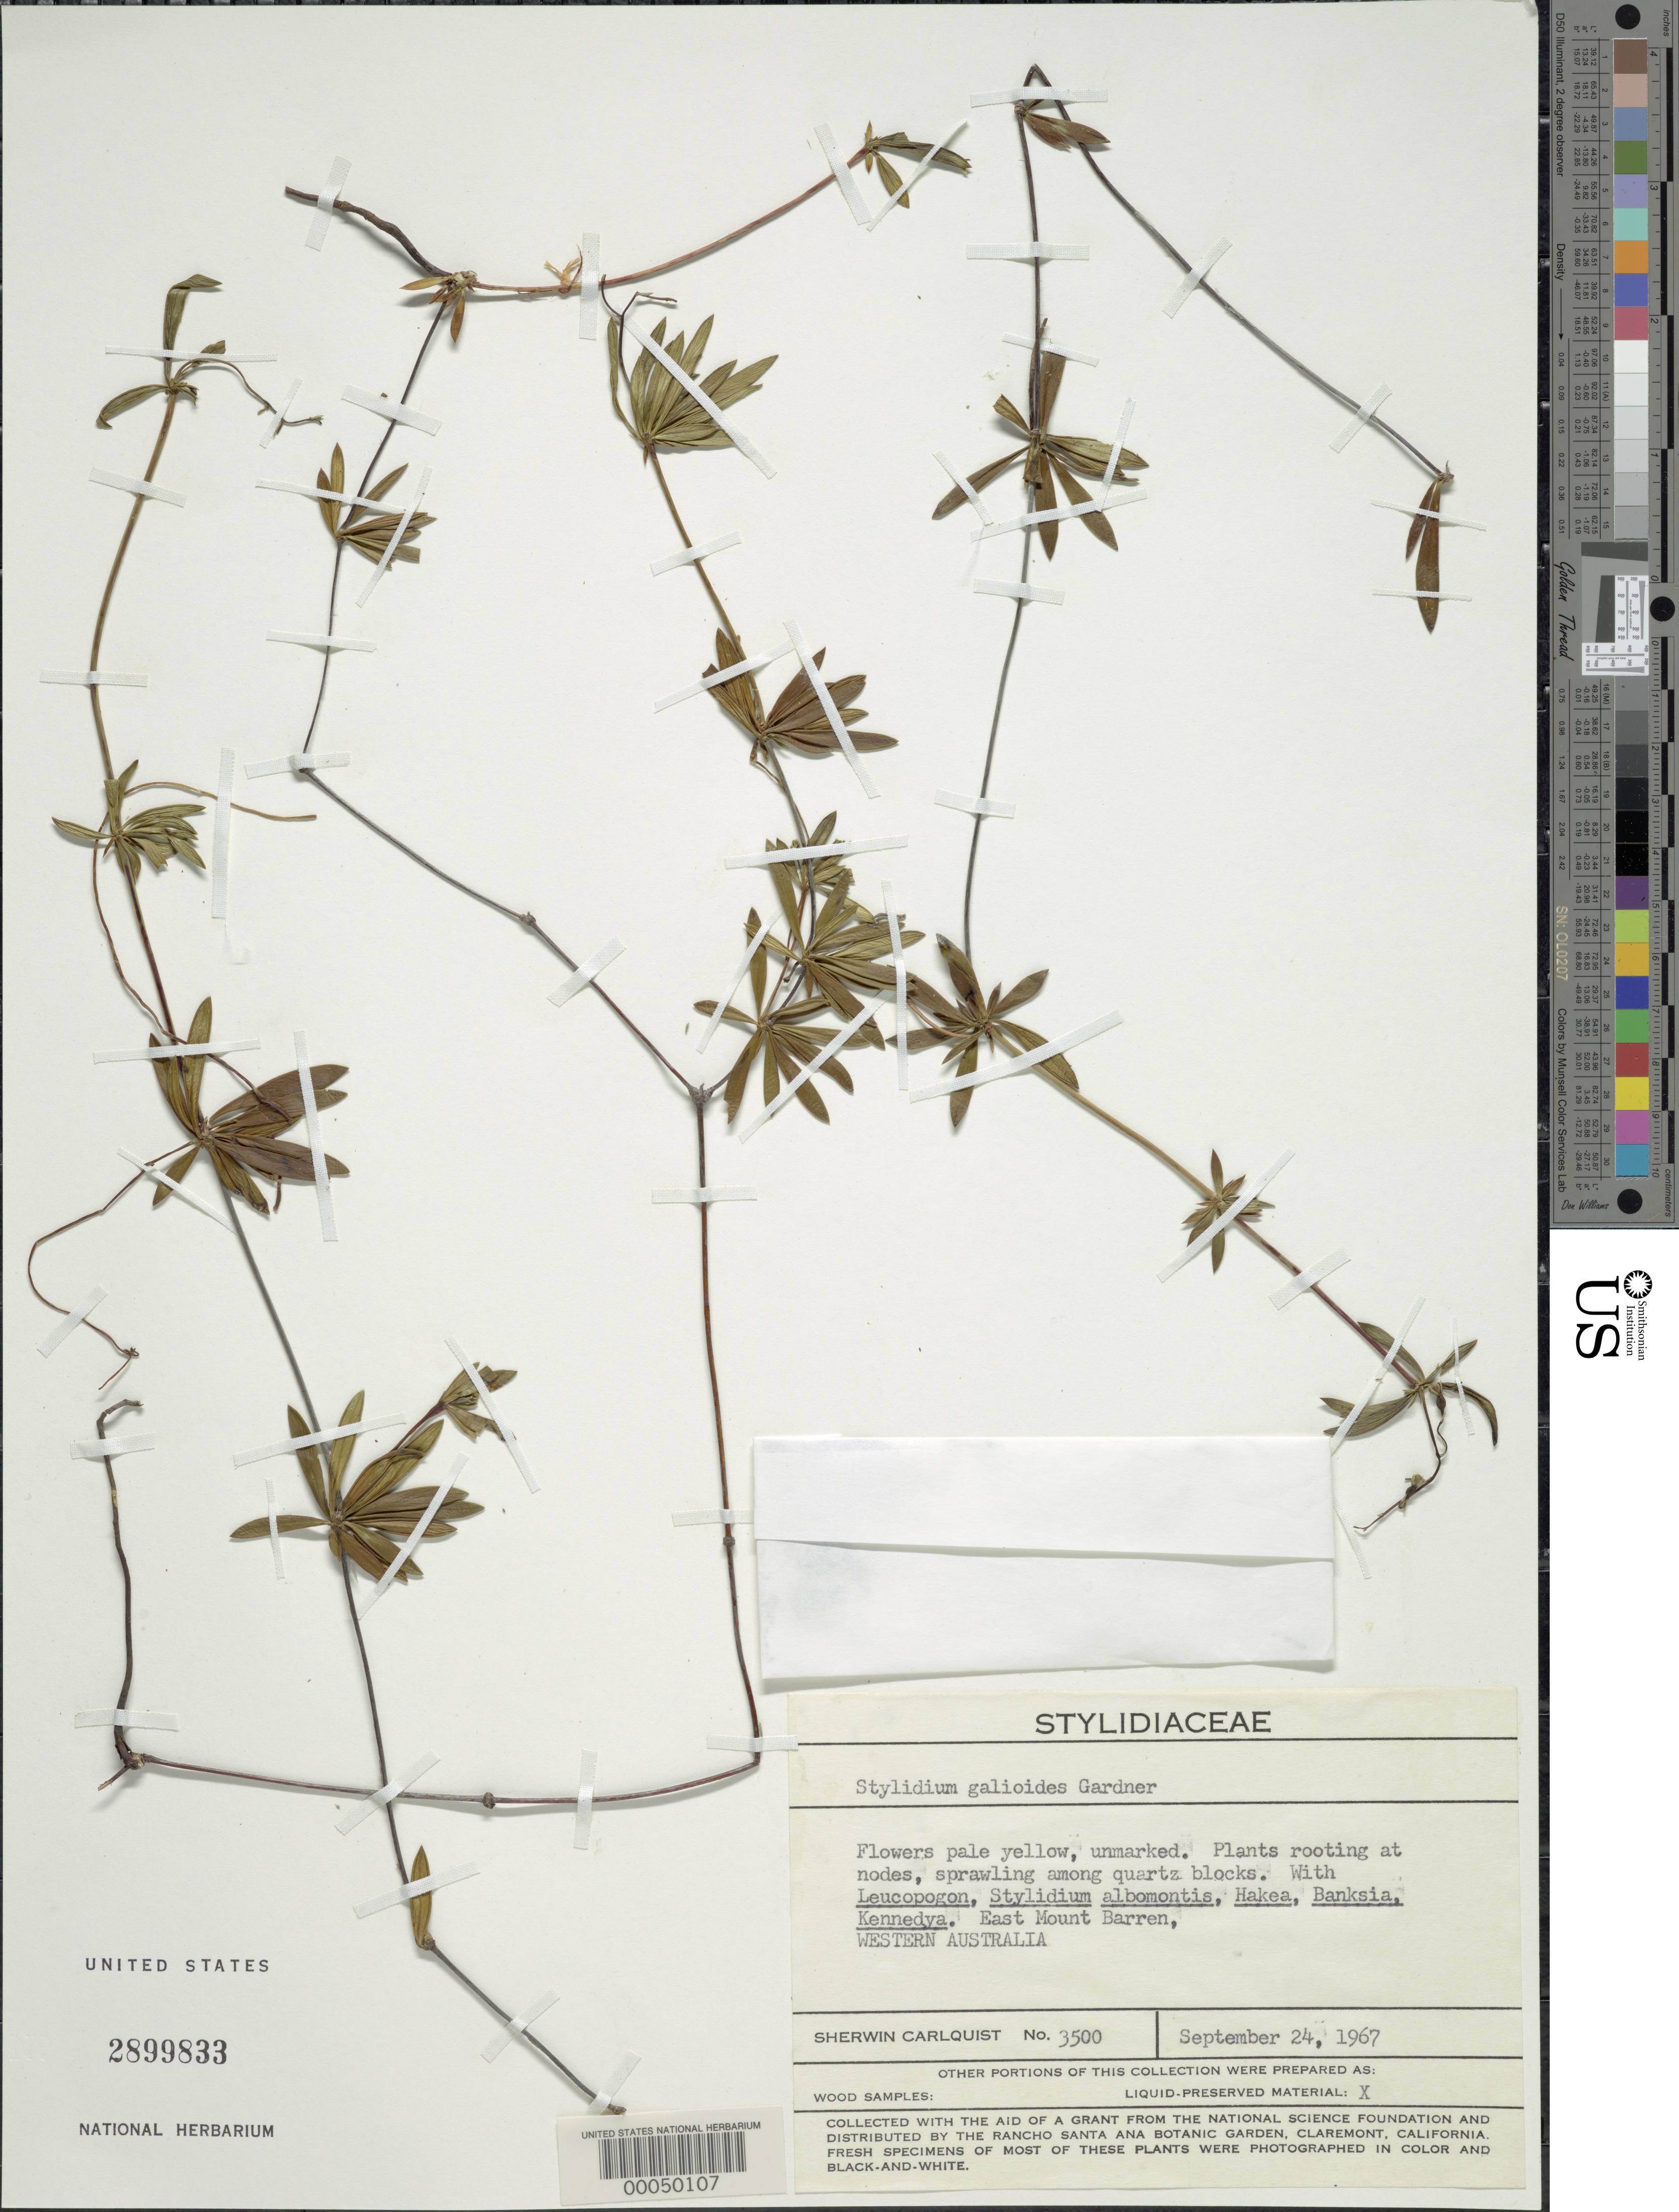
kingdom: Plantae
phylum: Tracheophyta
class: Magnoliopsida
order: Asterales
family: Stylidiaceae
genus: Stylidium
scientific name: Stylidium galiodes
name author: C.A. Gardner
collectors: S. Carlquist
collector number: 3500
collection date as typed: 04 Sep 1967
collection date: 1967-09-04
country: Australia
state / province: Western Australia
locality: East mount barren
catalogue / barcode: US 2899833